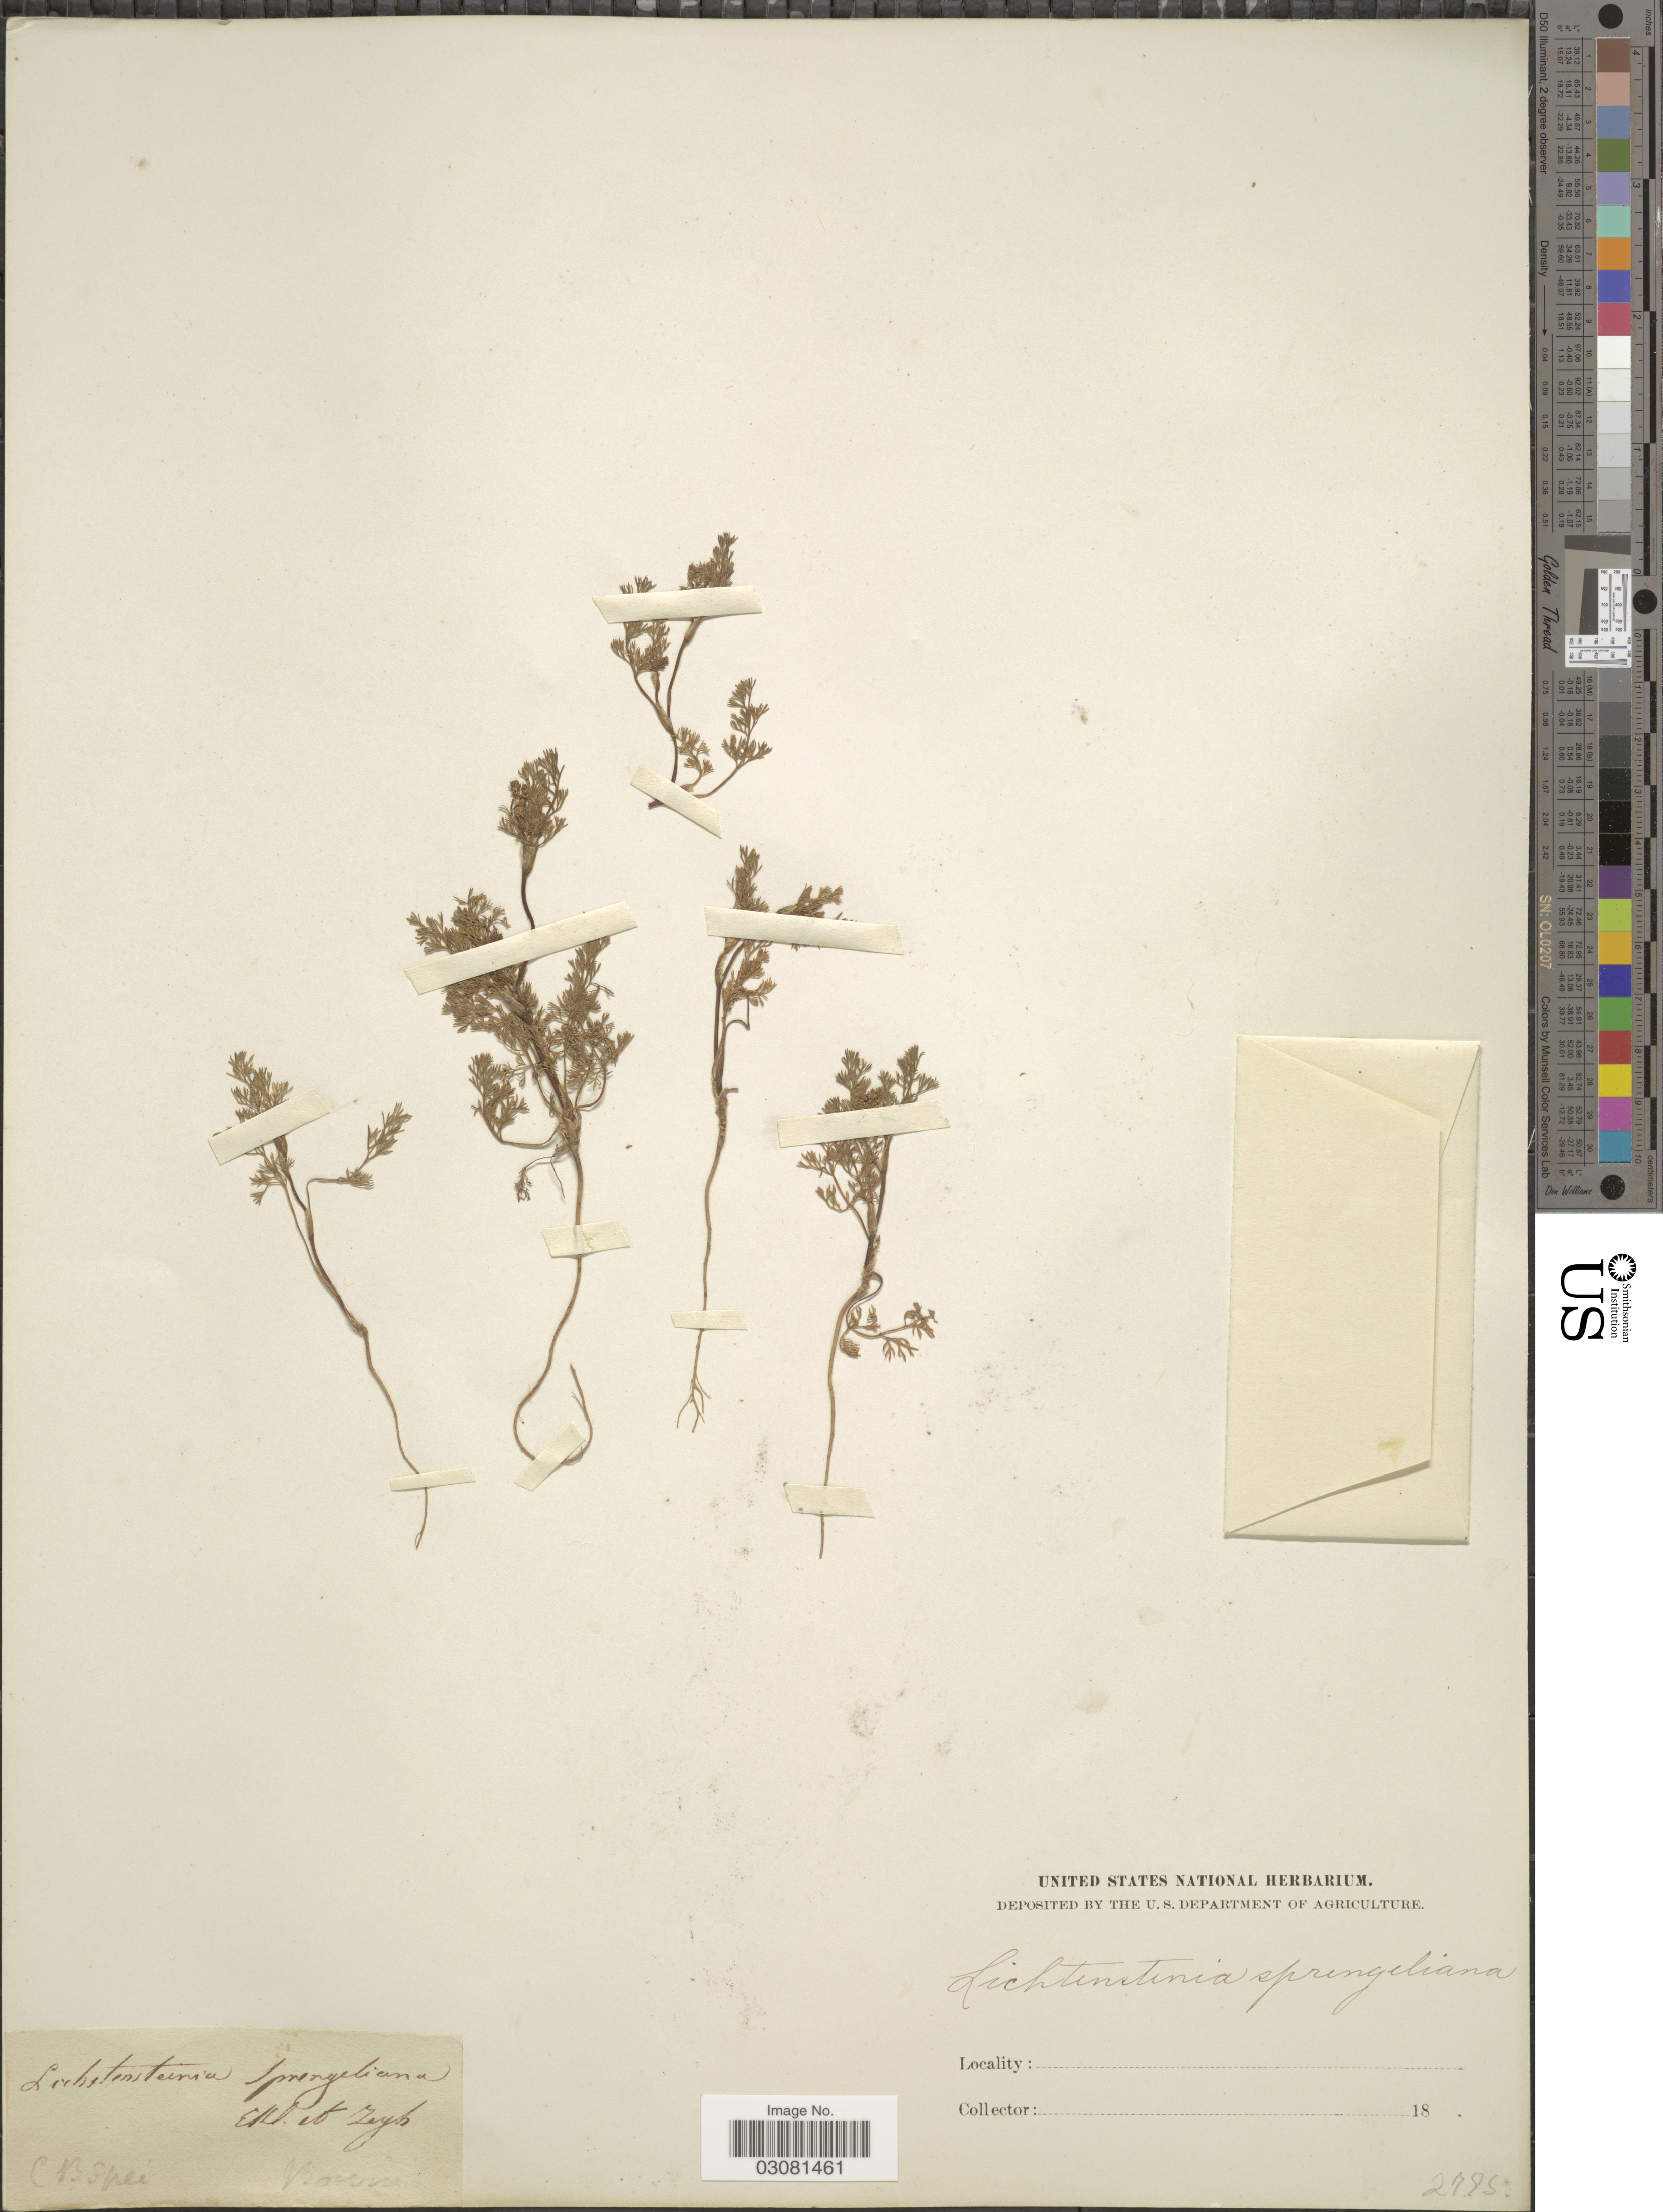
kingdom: Plantae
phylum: Tracheophyta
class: Magnoliopsida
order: Apiales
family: Apiaceae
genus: Lichtensteinia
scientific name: Lichtensteinia sprengeliana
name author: Eckl. & Zeyh.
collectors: -- Boivin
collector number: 2785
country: South Africa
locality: C.B. Spei.